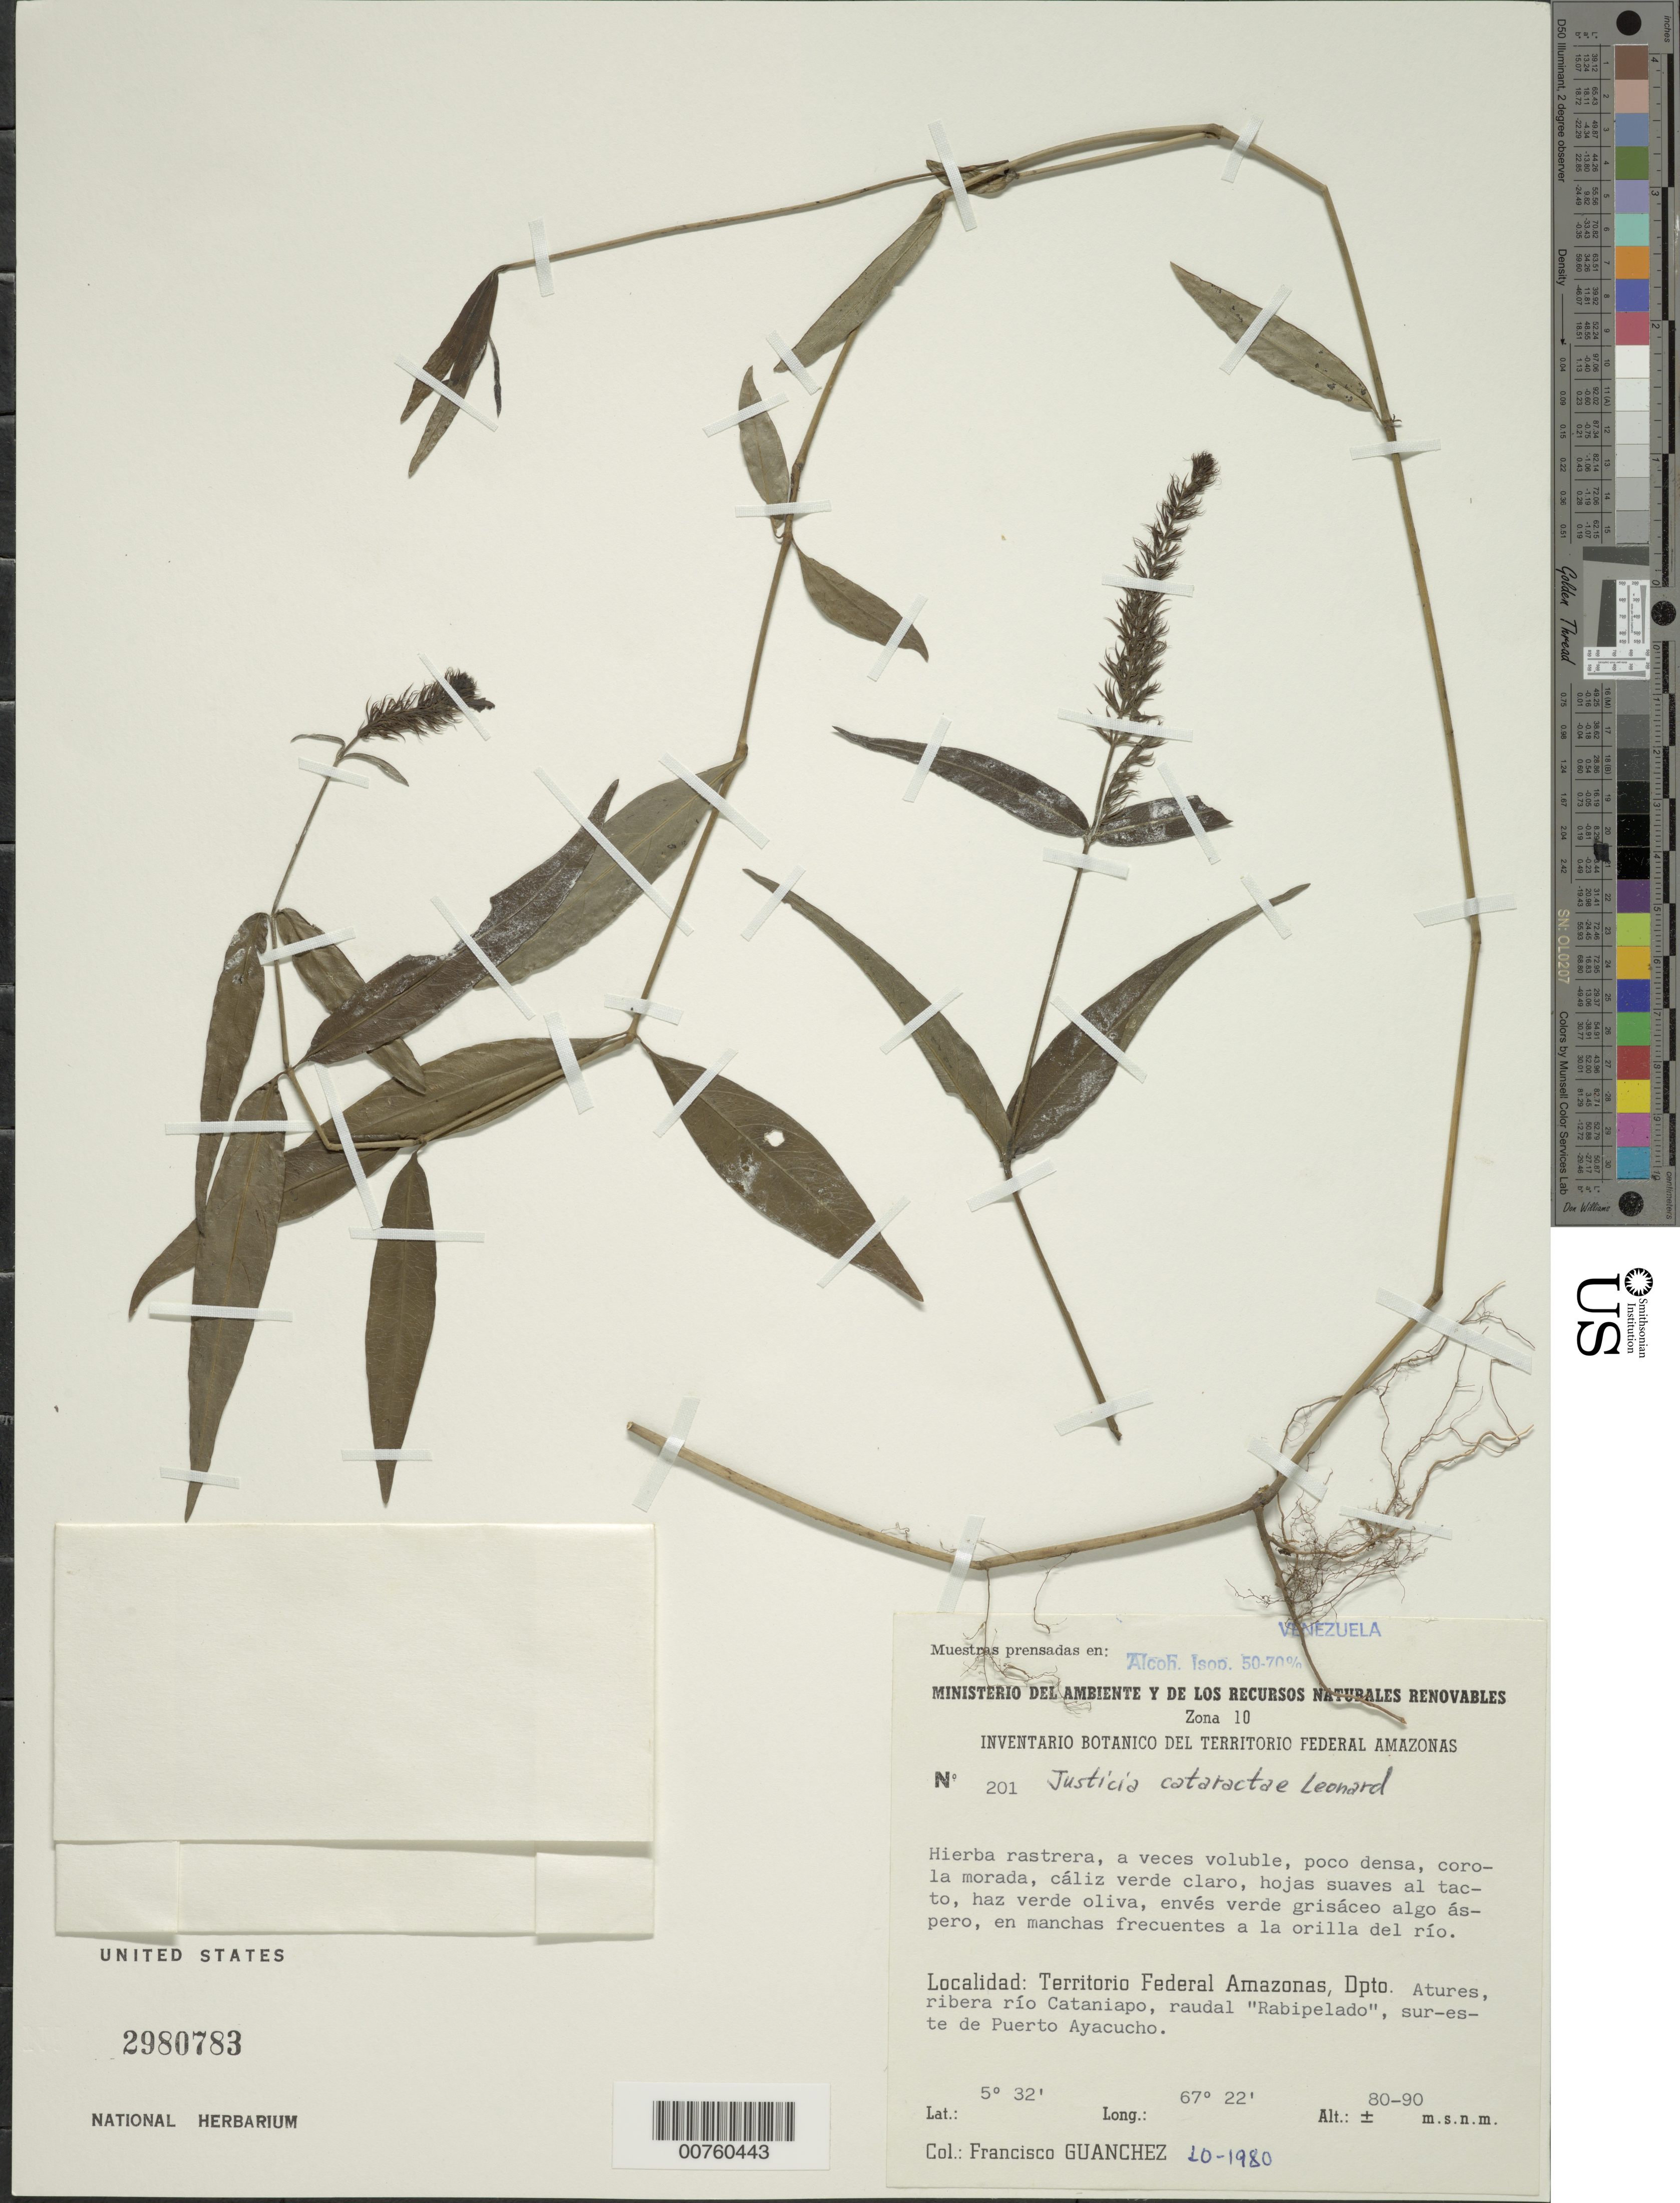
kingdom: Plantae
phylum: Tracheophyta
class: Magnoliopsida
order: Lamiales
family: Acanthaceae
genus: Justicia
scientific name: Justicia cataractae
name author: Leonard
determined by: Wasshausen, Dieter C., (BOT), Smithsonian Institution - National Museum of Natural History (UNITED STATES)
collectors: F. Guánchez M.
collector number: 201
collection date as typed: Oct-80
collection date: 1980-10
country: Venezuela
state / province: Amazonas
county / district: Atures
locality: Río Cataniapo, raudal "Rabipelado", SE de Pto Ayacucho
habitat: Orilla del río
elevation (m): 80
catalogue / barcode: US 2980783